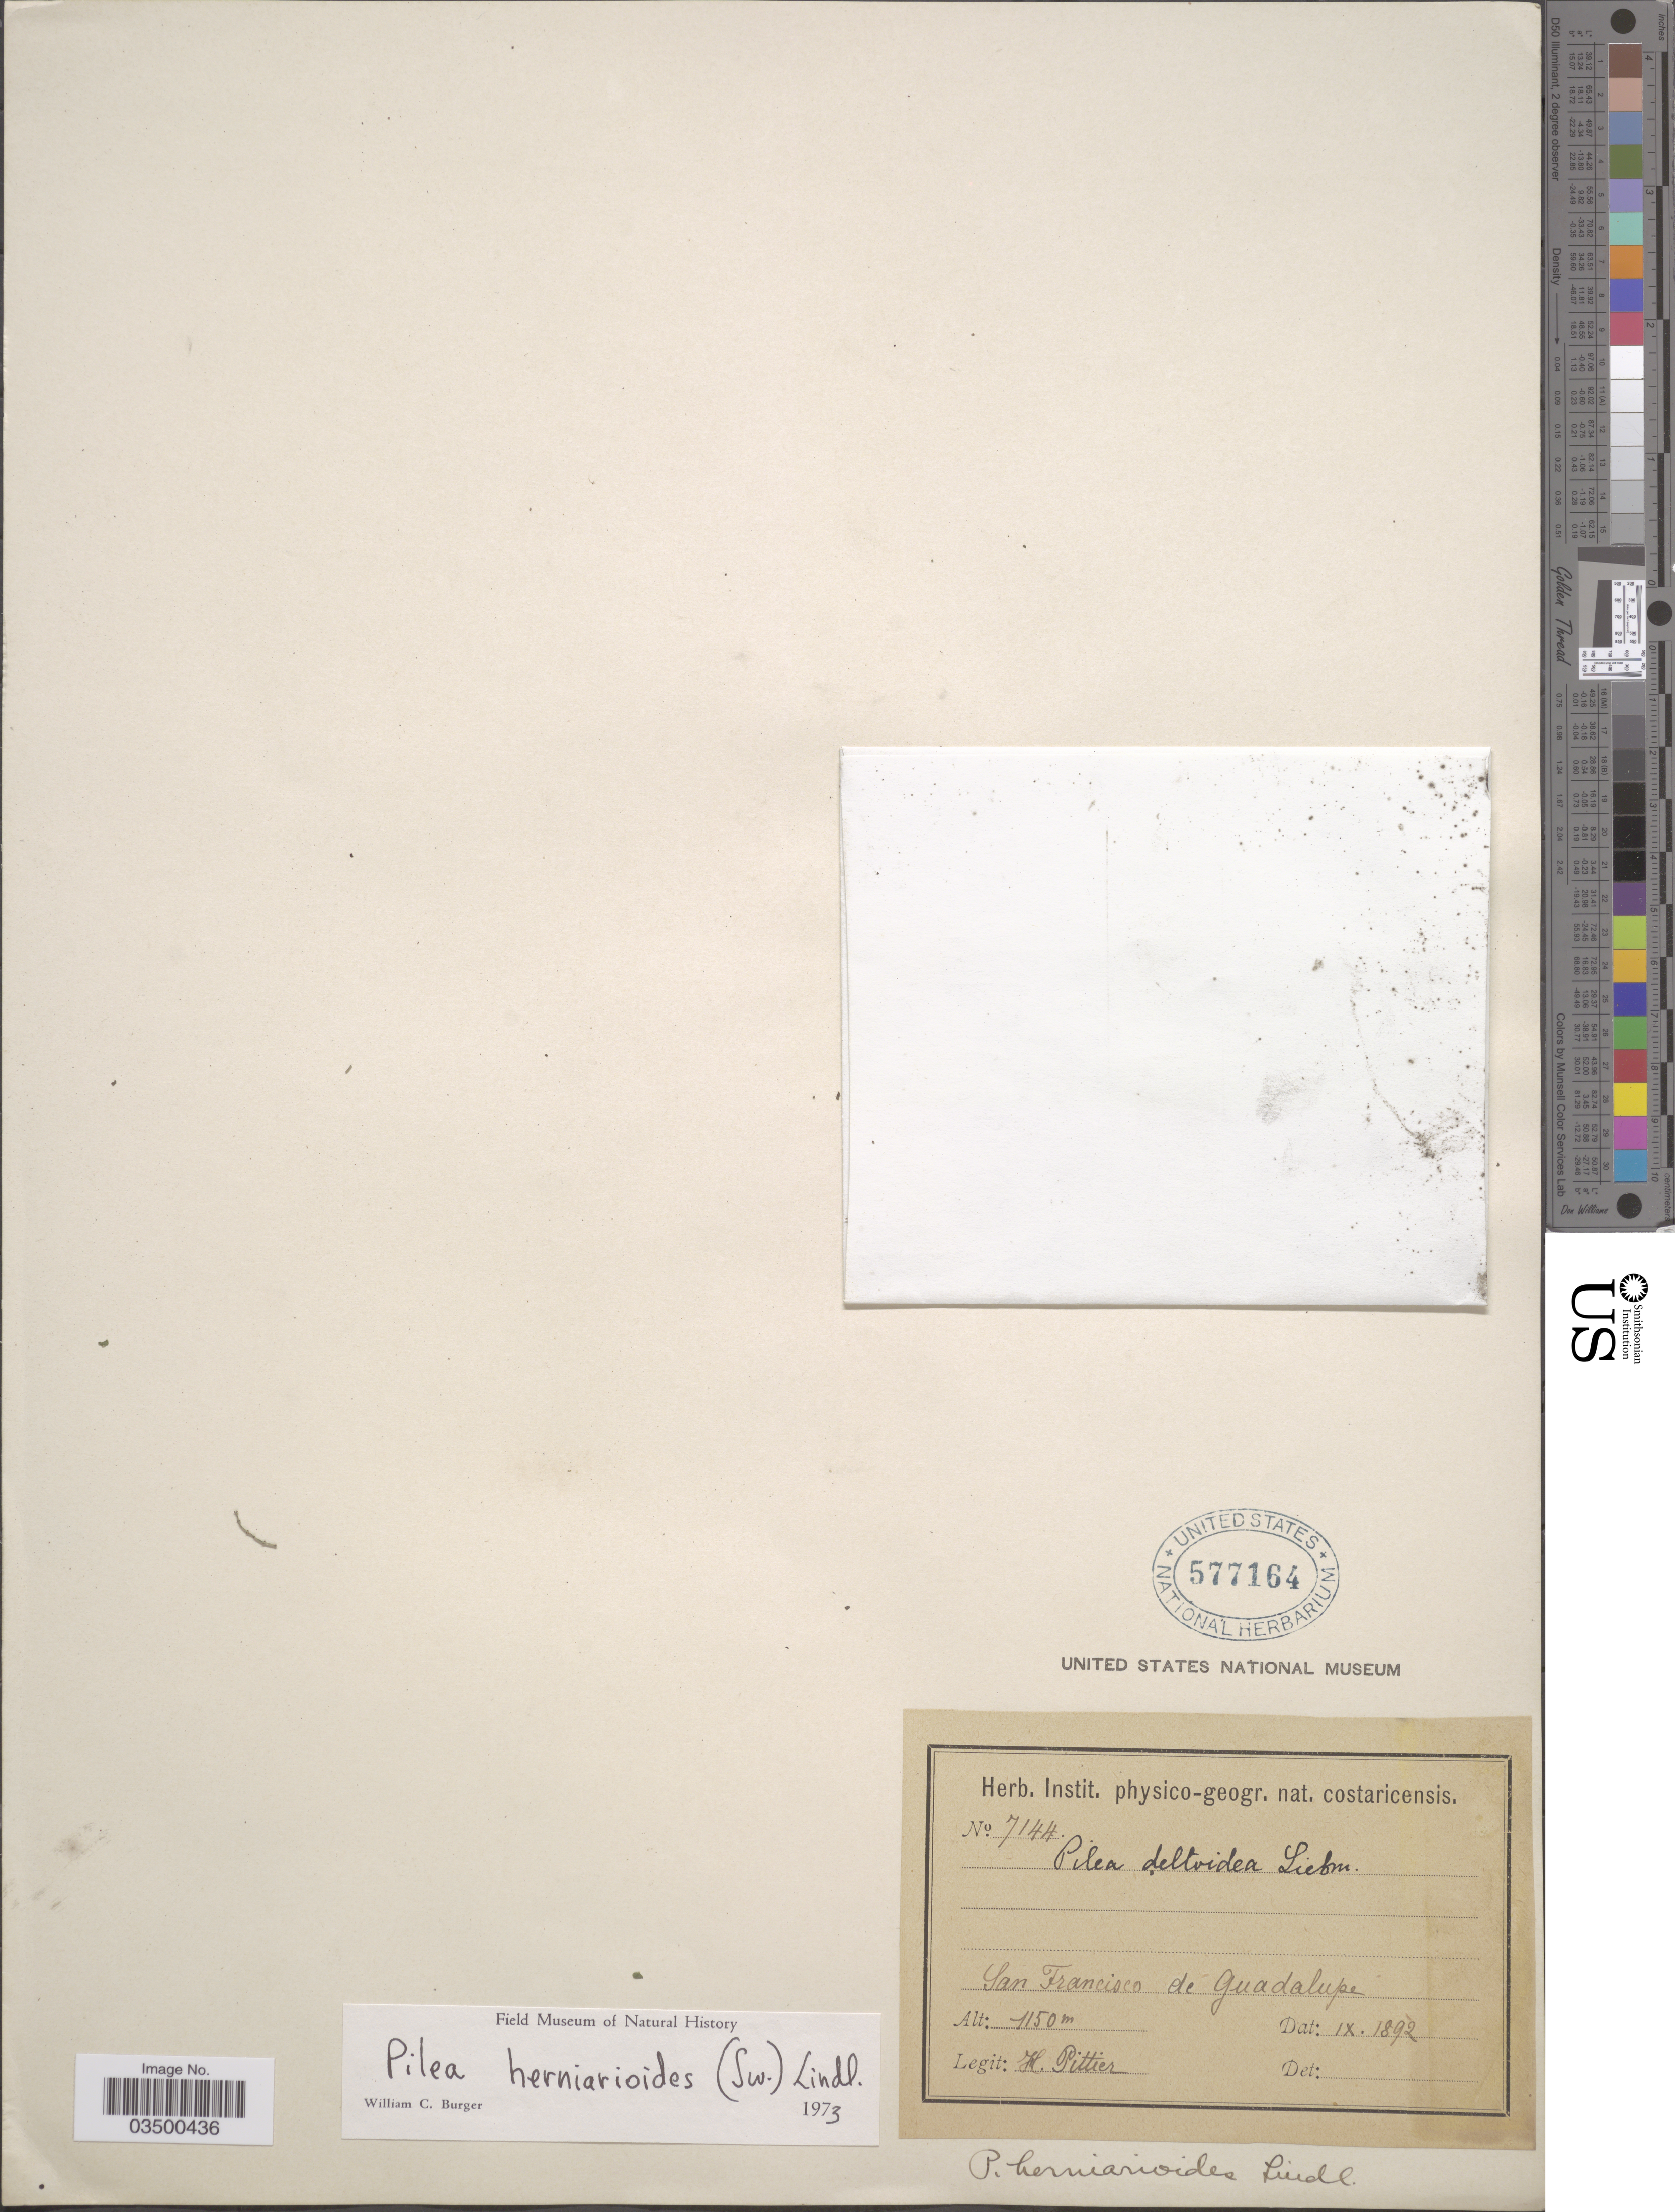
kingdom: Plantae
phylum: Tracheophyta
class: Magnoliopsida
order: Rosales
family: Urticaceae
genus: Pilea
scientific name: Pilea herniarioides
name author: (Sw.) Lindl.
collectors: H. F. Pittier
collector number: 7144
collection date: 1892-09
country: Costa Rica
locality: San Francisco de Guadalupe.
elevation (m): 1150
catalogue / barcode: US 577164